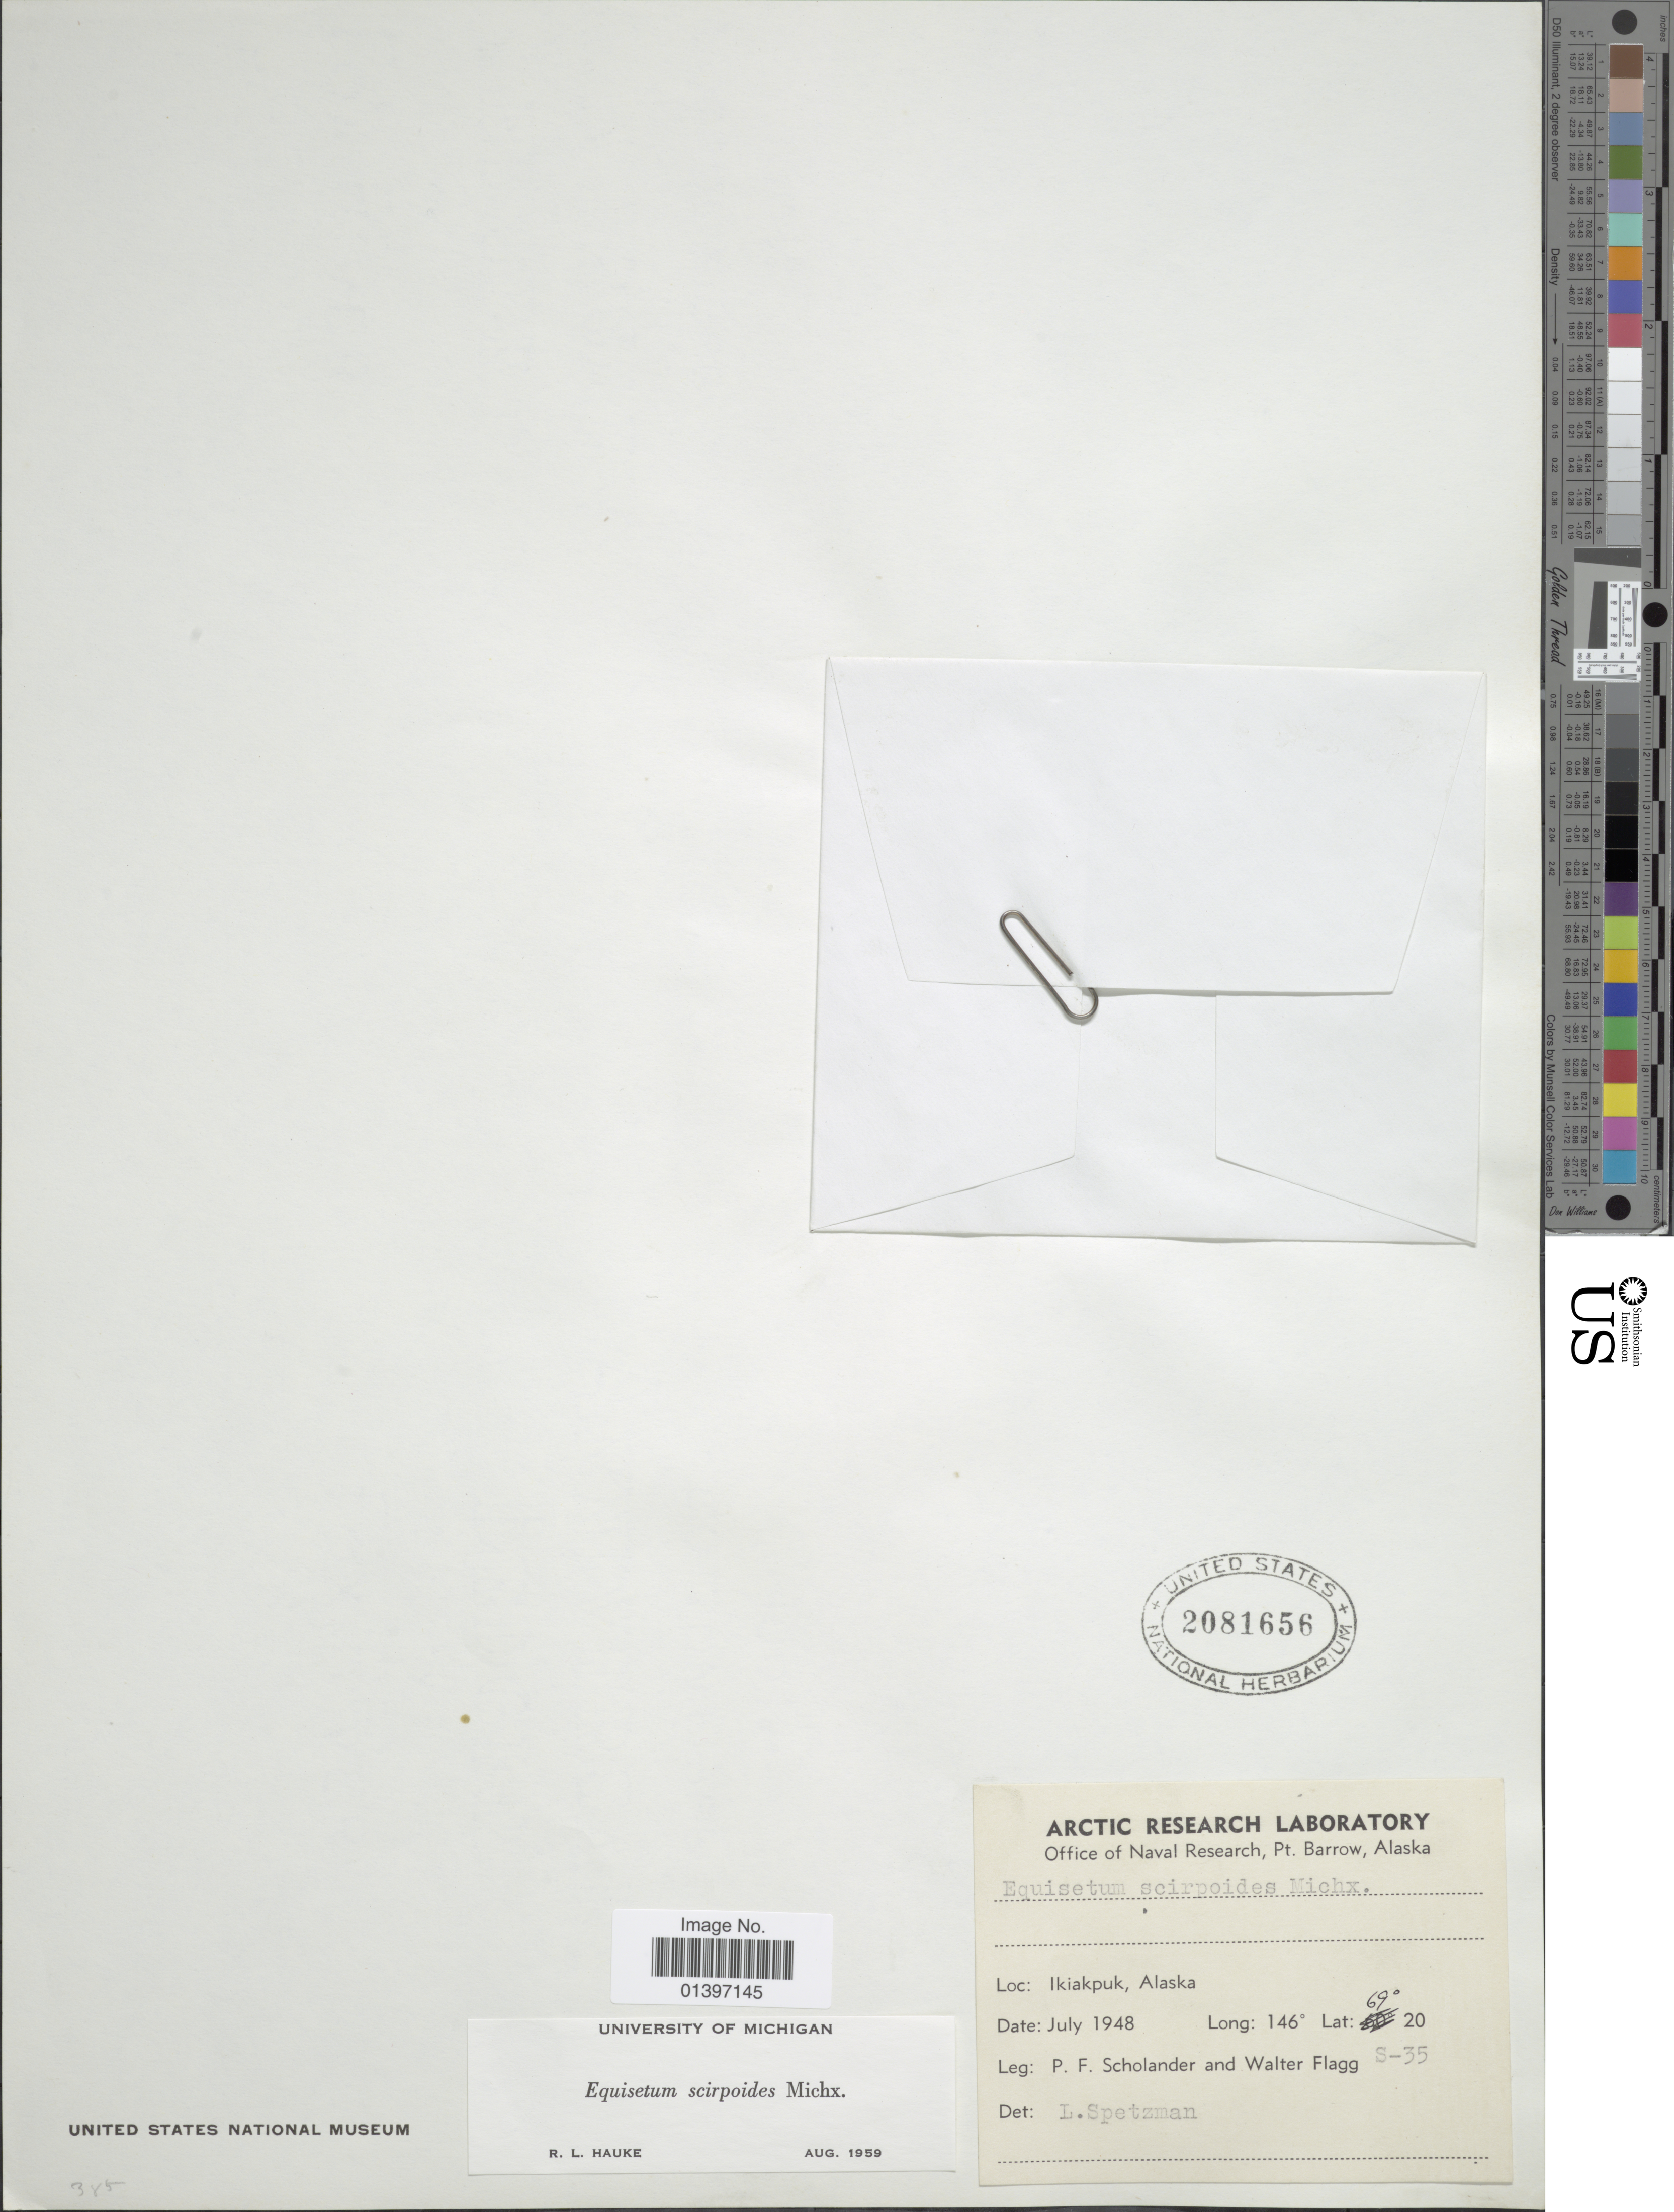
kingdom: Plantae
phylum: Tracheophyta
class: Polypodiopsida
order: Equisetales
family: Equisetaceae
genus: Equisetum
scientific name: Equisetum scirpoides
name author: Michx.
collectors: P. Scholander & W. Flagg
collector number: S-35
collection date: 1948-07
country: United States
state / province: Alaska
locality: Ikiakpuk, Alaska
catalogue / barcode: US 2081656